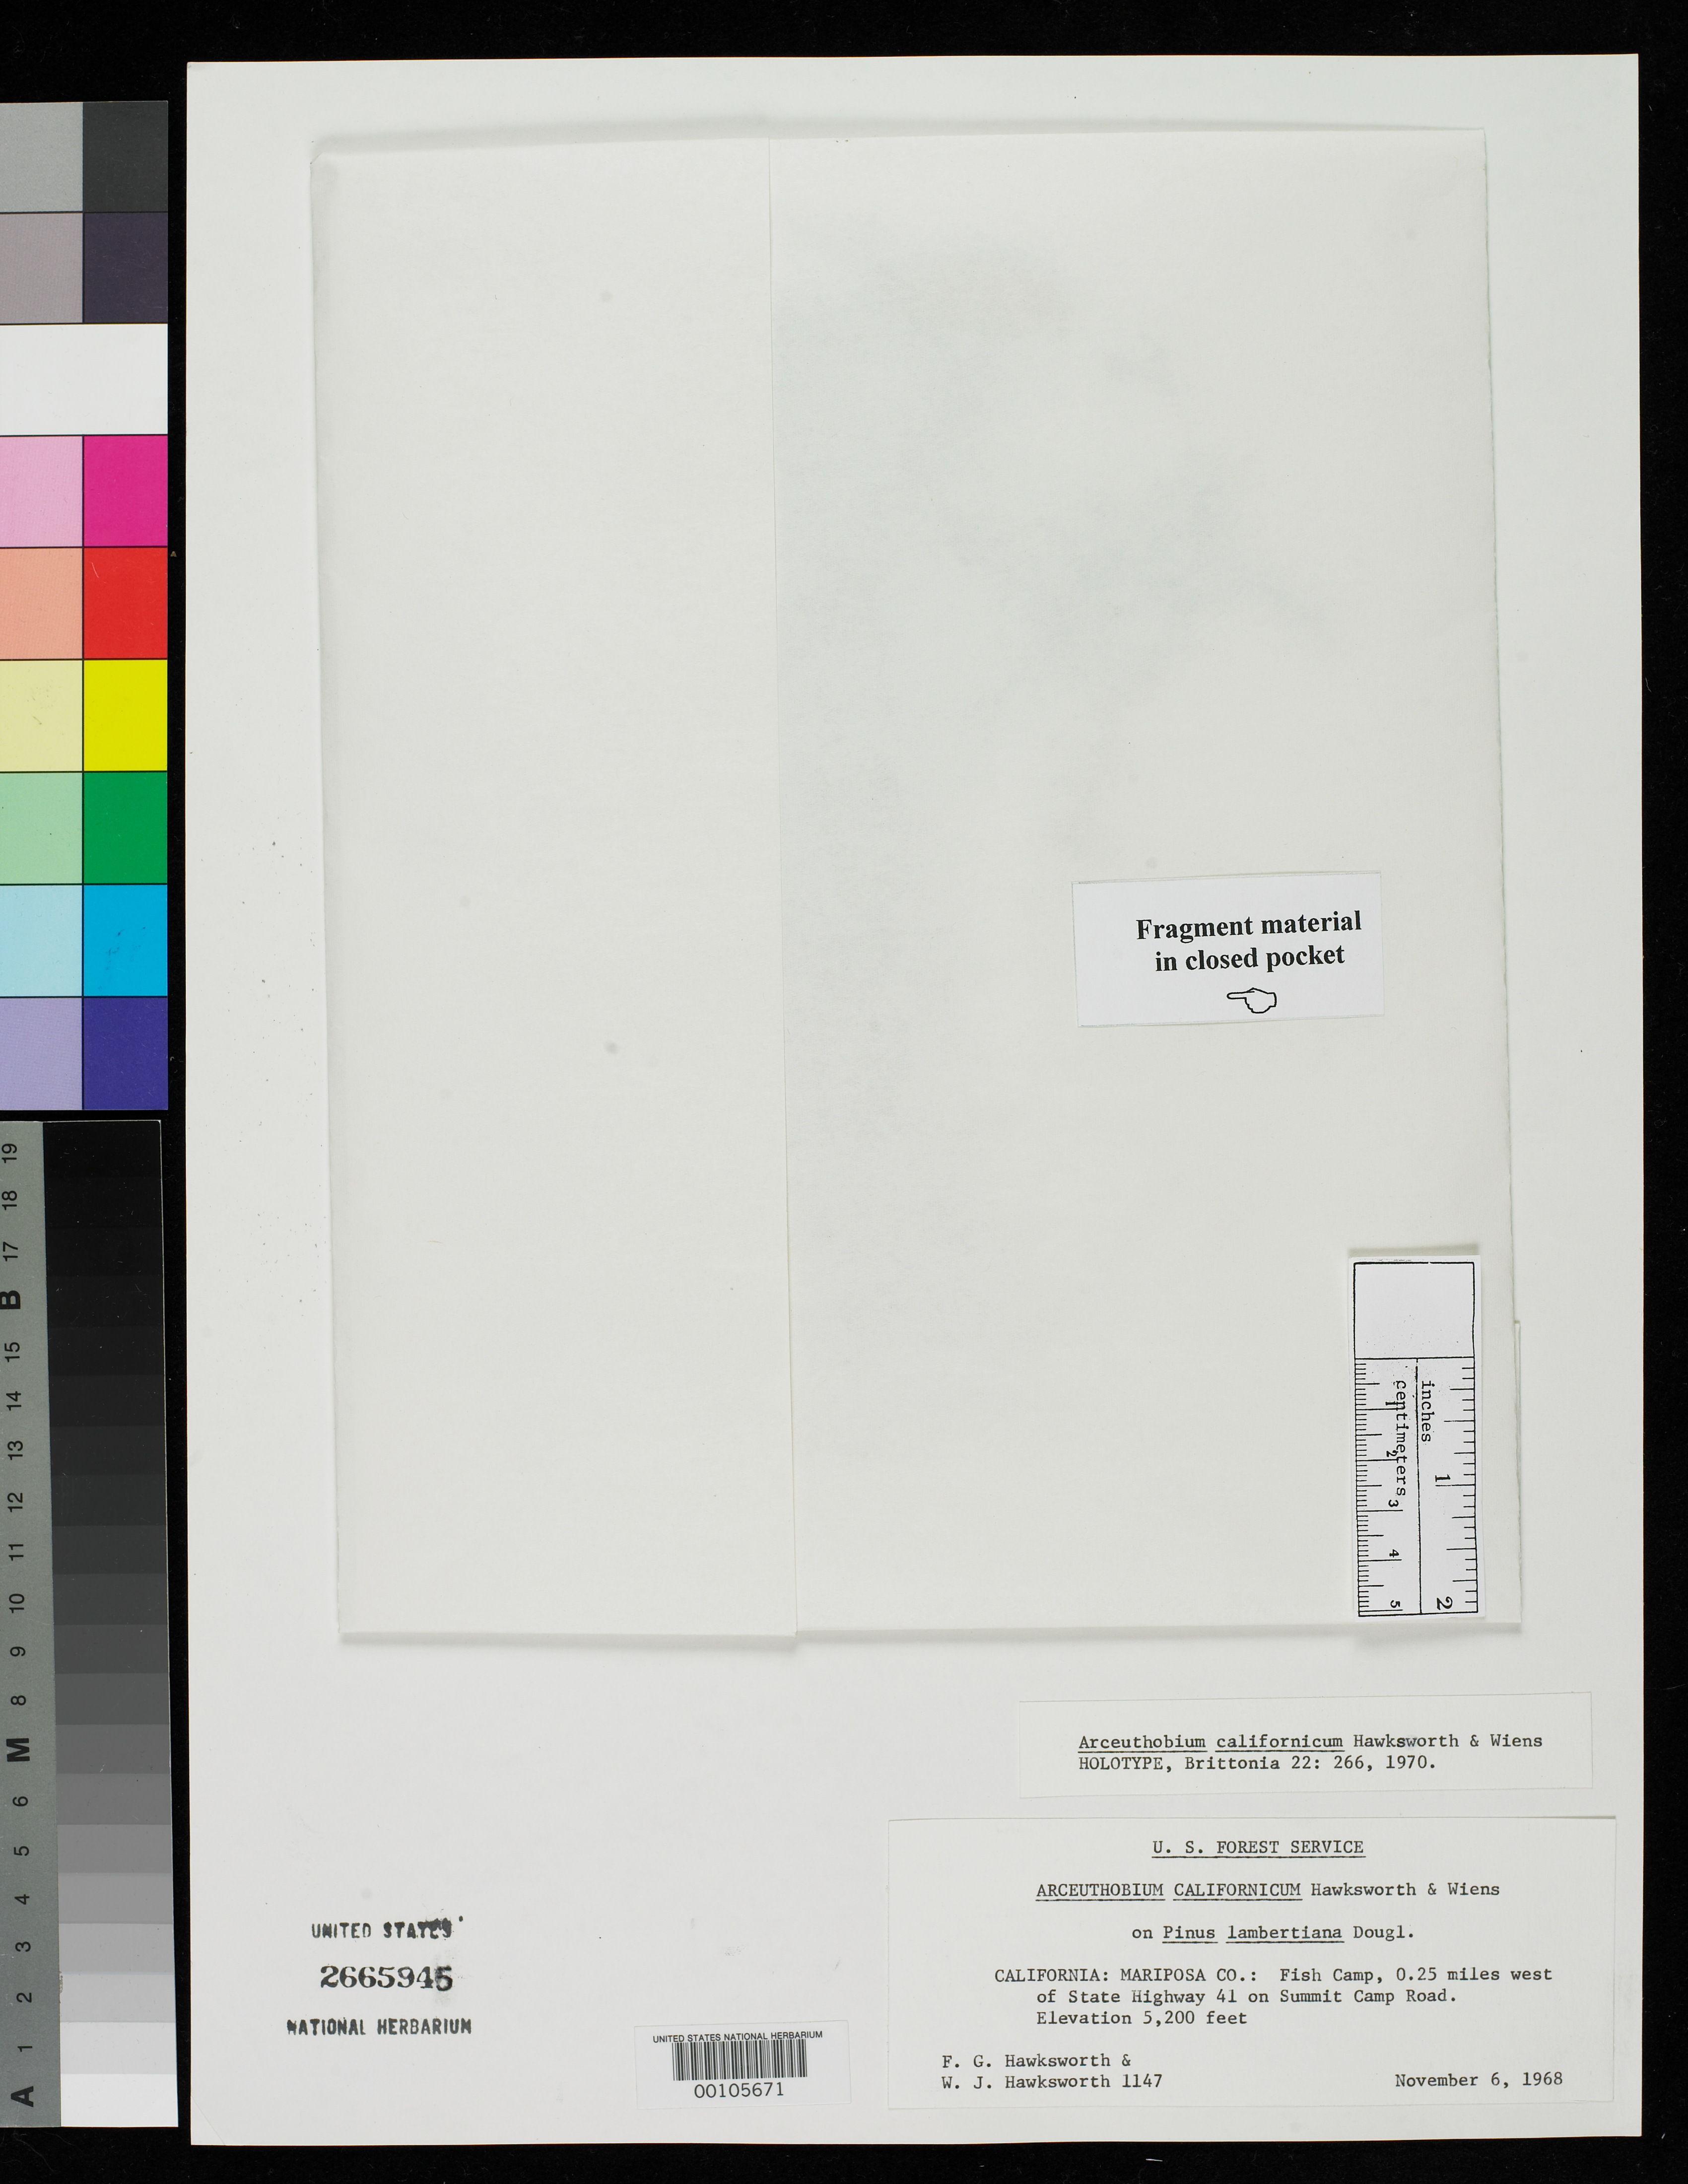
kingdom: Plantae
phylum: Tracheophyta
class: Magnoliopsida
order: Santalales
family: Viscaceae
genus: Arceuthobium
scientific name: Arceuthobium californicum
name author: Hawksw. & Wiens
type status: Holotype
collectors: F. G. Hawksworth & W. J. Hawksworth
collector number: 1147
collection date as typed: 06 Nov 1968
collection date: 1968-11-06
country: United States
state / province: California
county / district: Mariposa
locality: Fish camp, W of state highway 41 on summit camp road.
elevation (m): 1585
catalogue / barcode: US 2665945